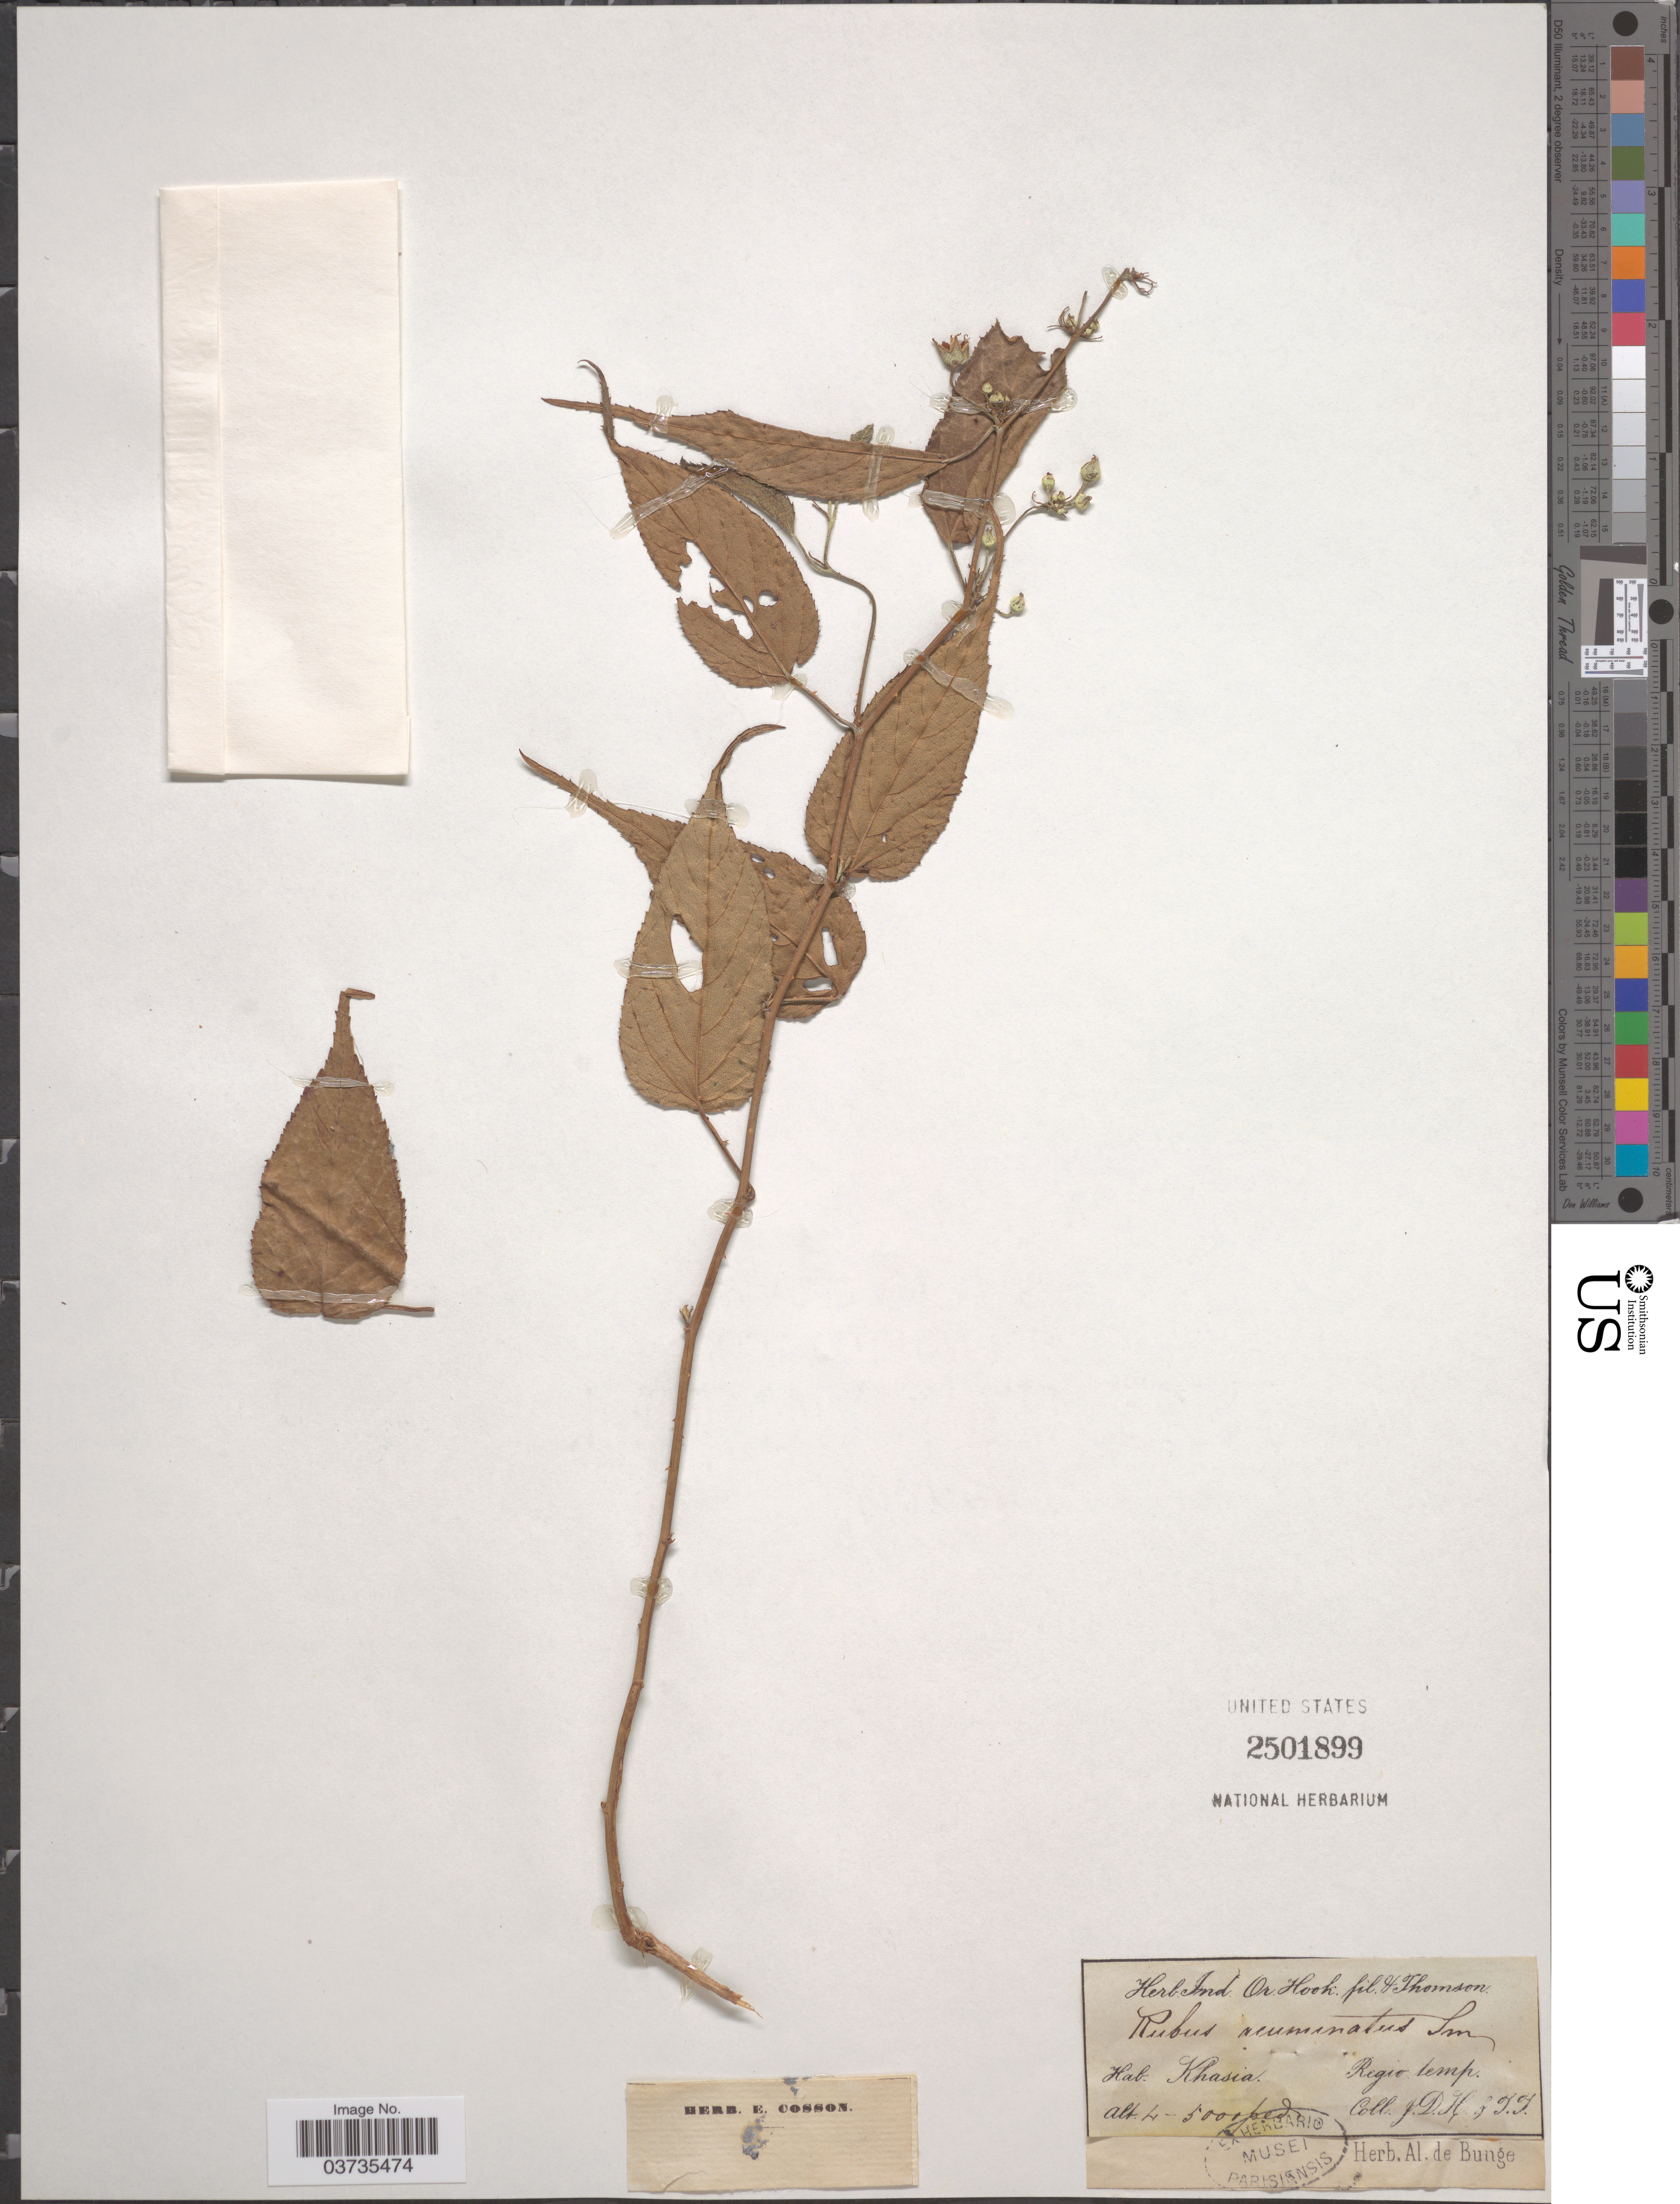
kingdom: Plantae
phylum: Tracheophyta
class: Magnoliopsida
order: Rosales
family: Rosaceae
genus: Rubus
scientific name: Rubus acuminatus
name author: Sm.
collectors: J. D. Hooker & T. Thomson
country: India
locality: Khasia, Regio. temp.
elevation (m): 1219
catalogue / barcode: US 2501899